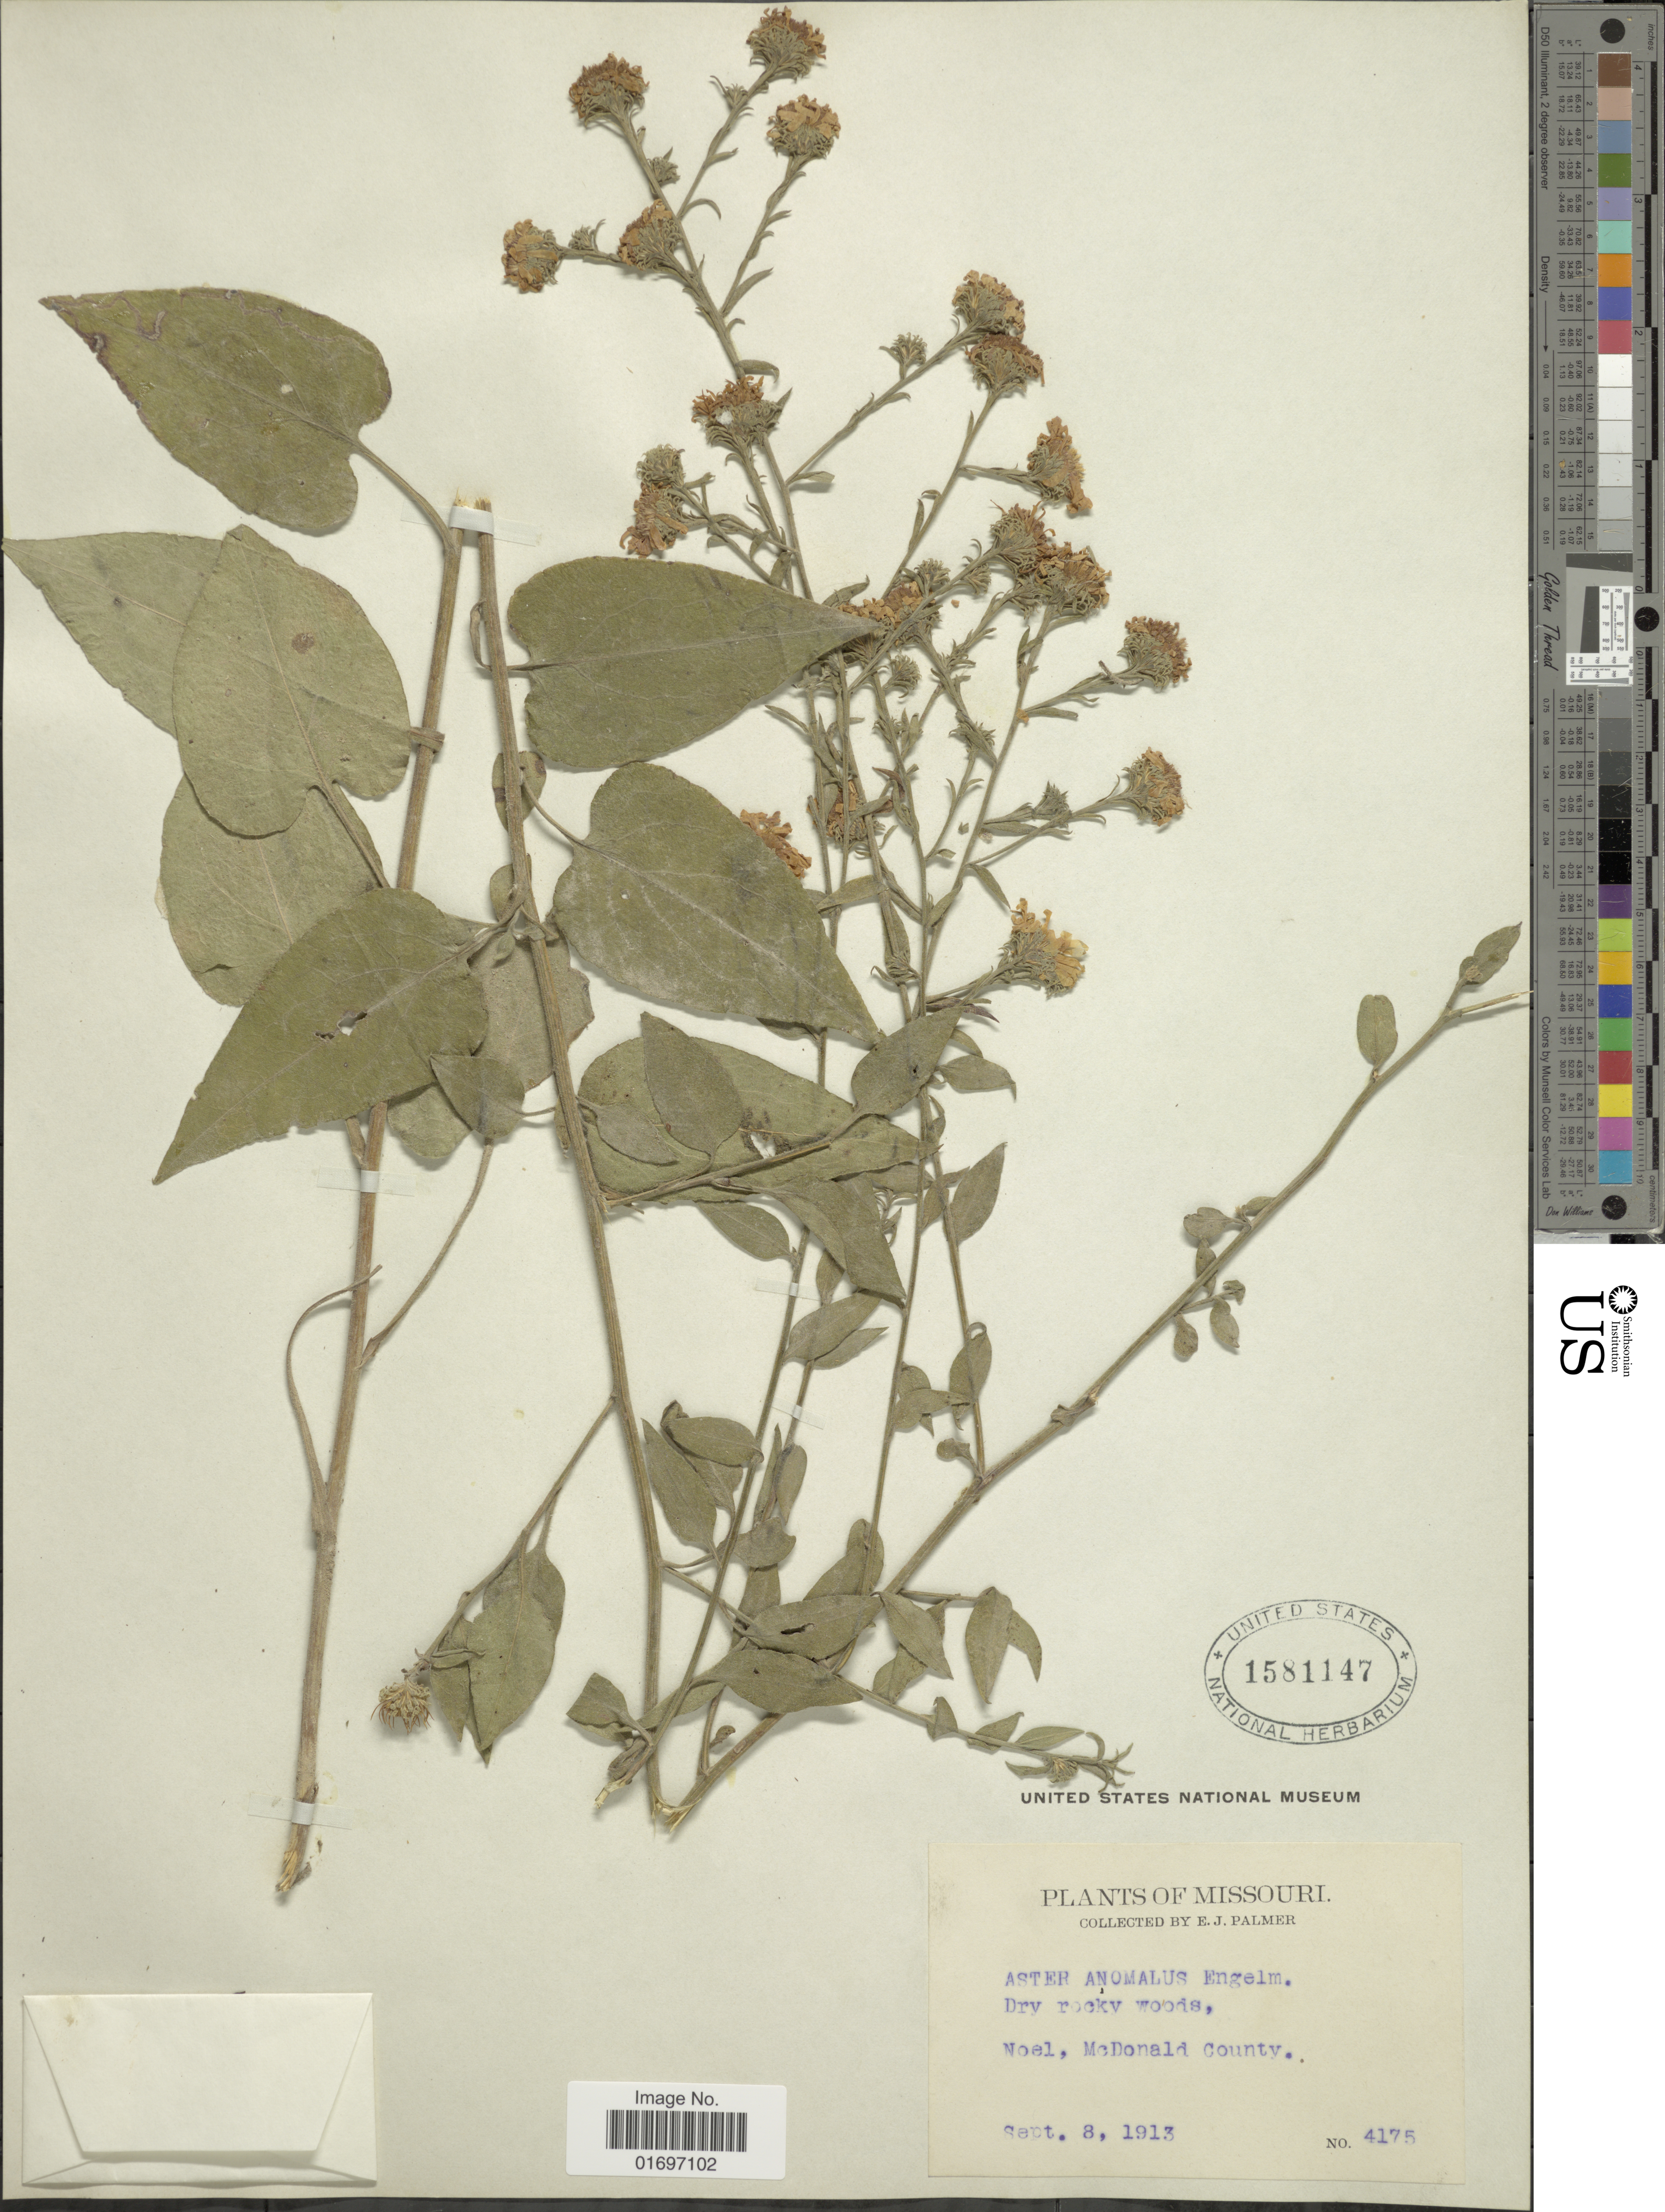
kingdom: Plantae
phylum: Tracheophyta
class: Magnoliopsida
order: Asterales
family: Asteraceae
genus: Symphyotrichum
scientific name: Symphyotrichum anomalum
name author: (Engelm.) G.L. Nesom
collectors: E. J. Palmer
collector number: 4175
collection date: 1913-09-08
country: United States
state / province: Missouri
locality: Missouri. Noel, McDonald County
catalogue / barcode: US 1581147